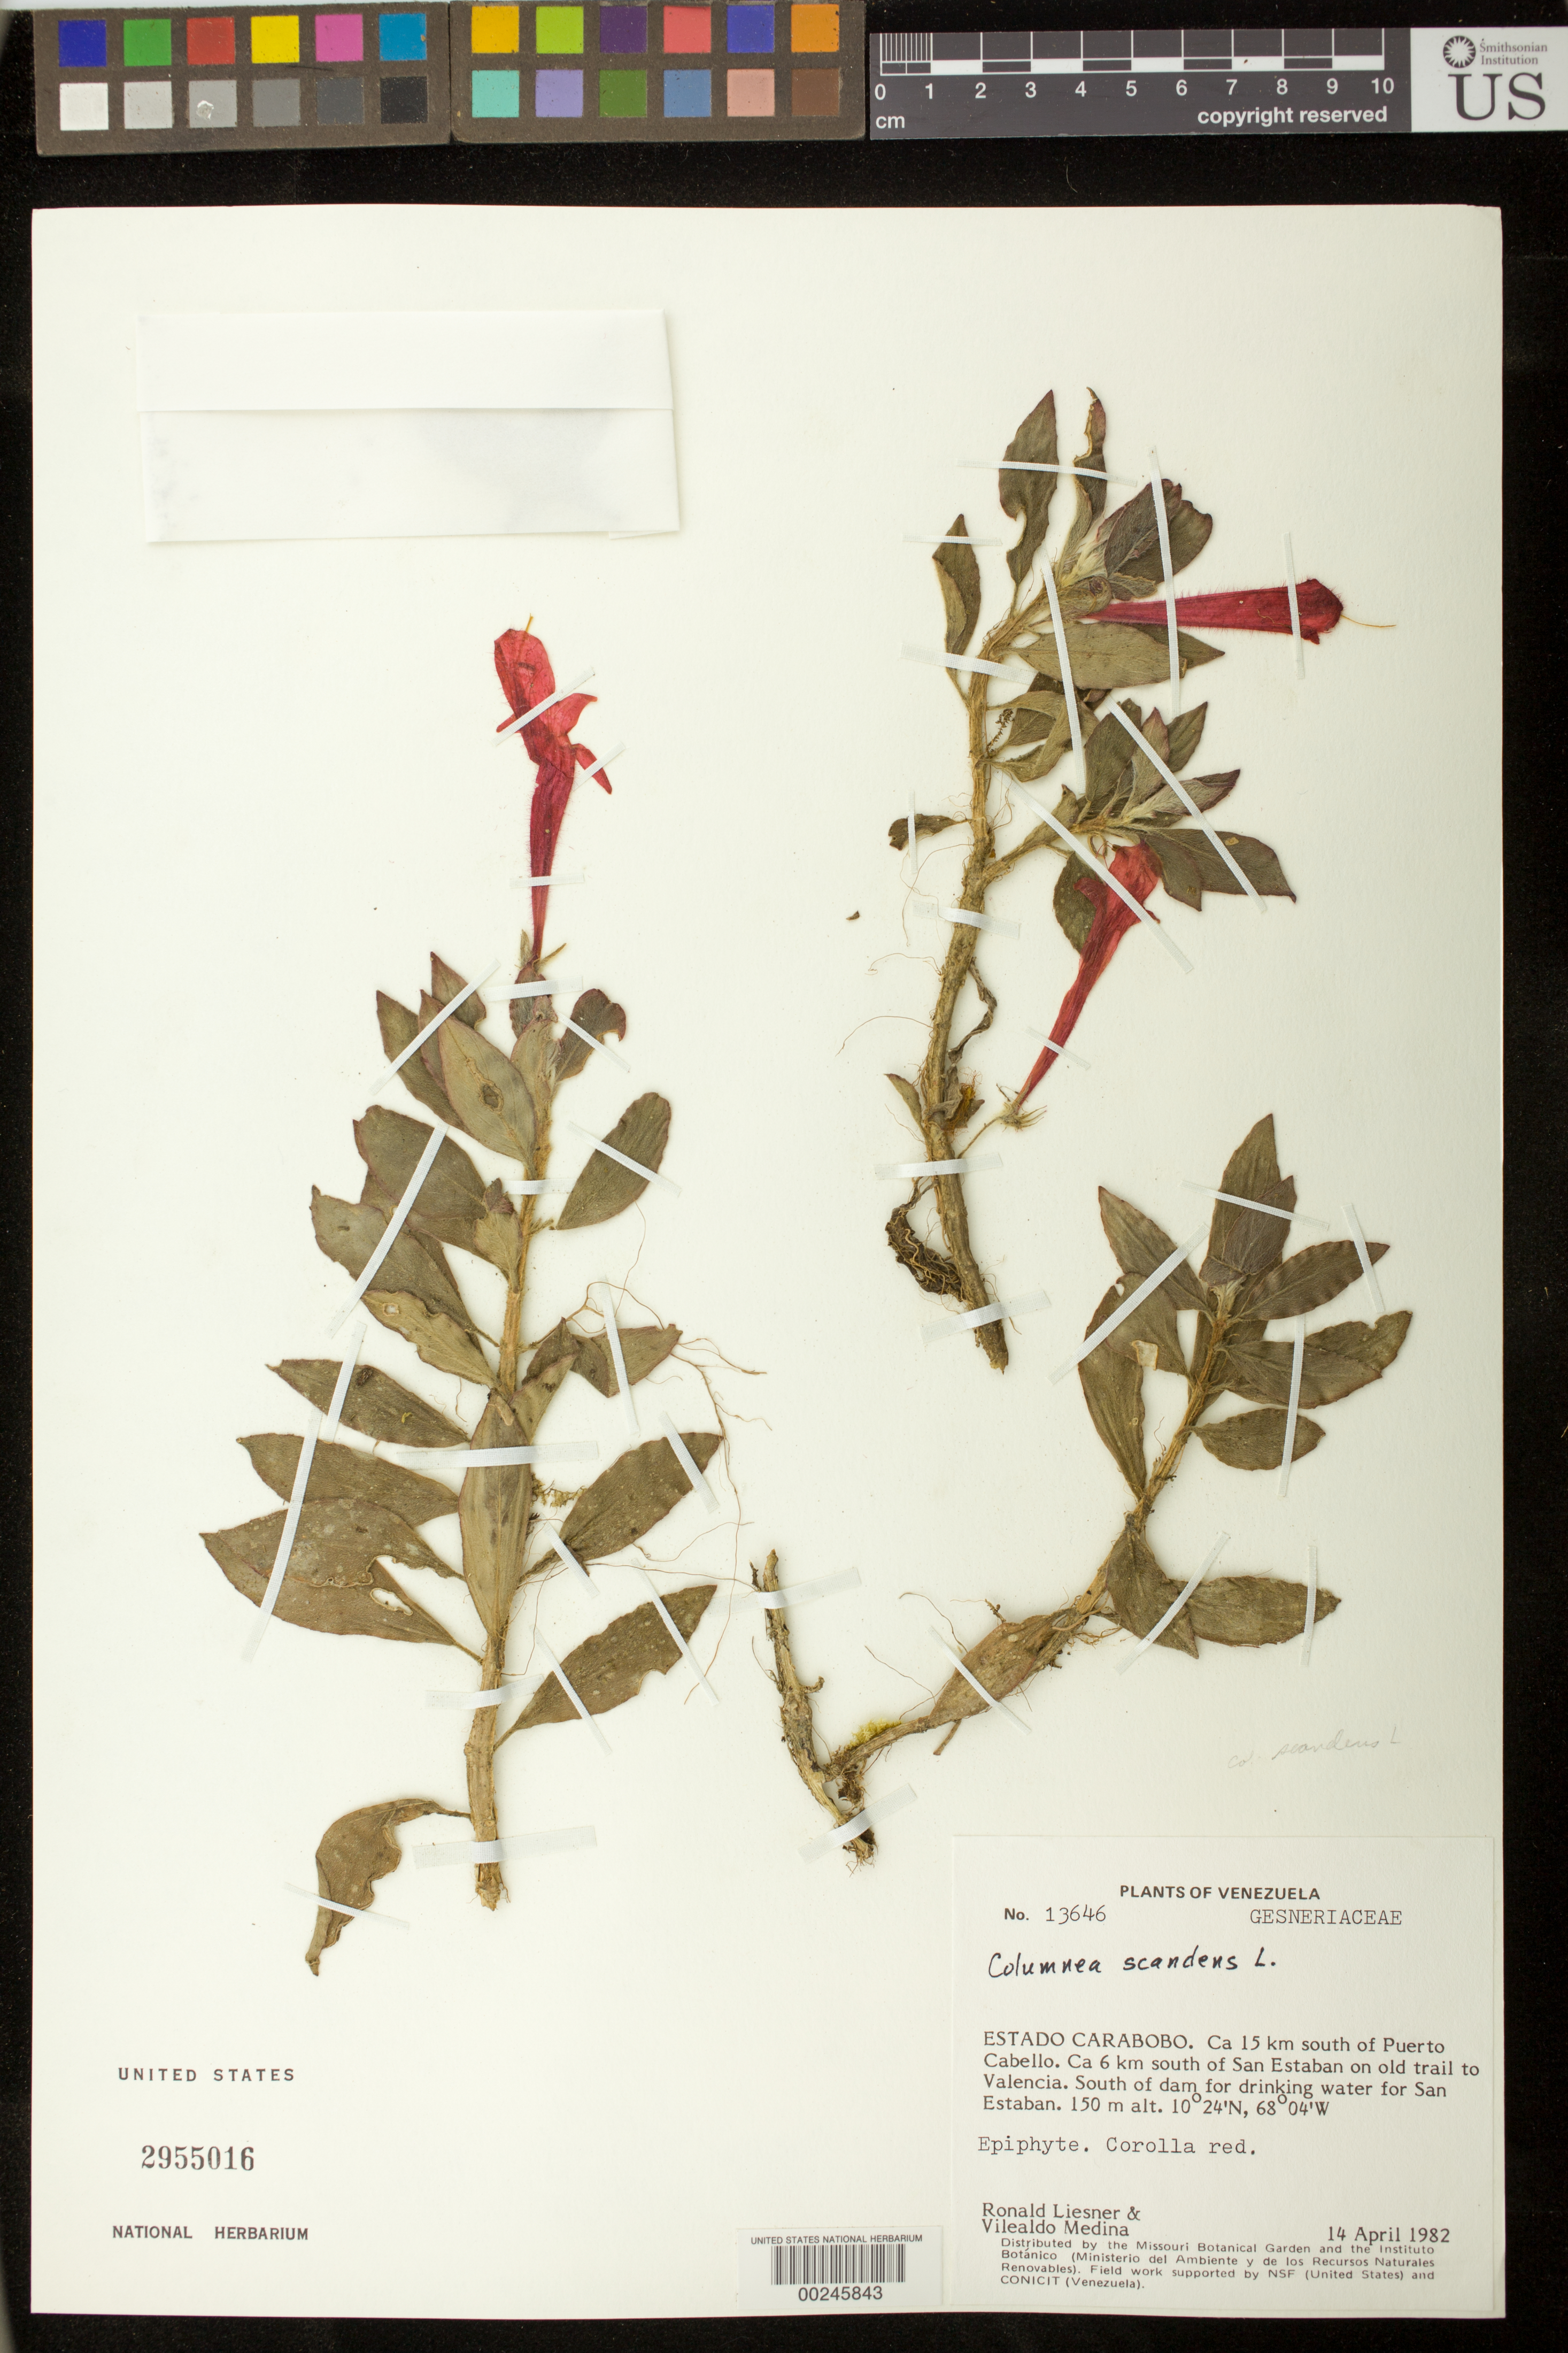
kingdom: Plantae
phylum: Tracheophyta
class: Magnoliopsida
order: Lamiales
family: Gesneriaceae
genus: Columnea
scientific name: Columnea scandens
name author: L.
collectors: R. L. Liesner & V. Medina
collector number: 13646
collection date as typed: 14 Apr 1982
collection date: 1982-04-14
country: Venezuela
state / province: Carabobo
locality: Ca 15 km S of Puerto Cabello, ca 6 km S of San Estaban on old trail to Valencia, S of dam for drinking water for San Estaban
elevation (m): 150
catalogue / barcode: US 2955016